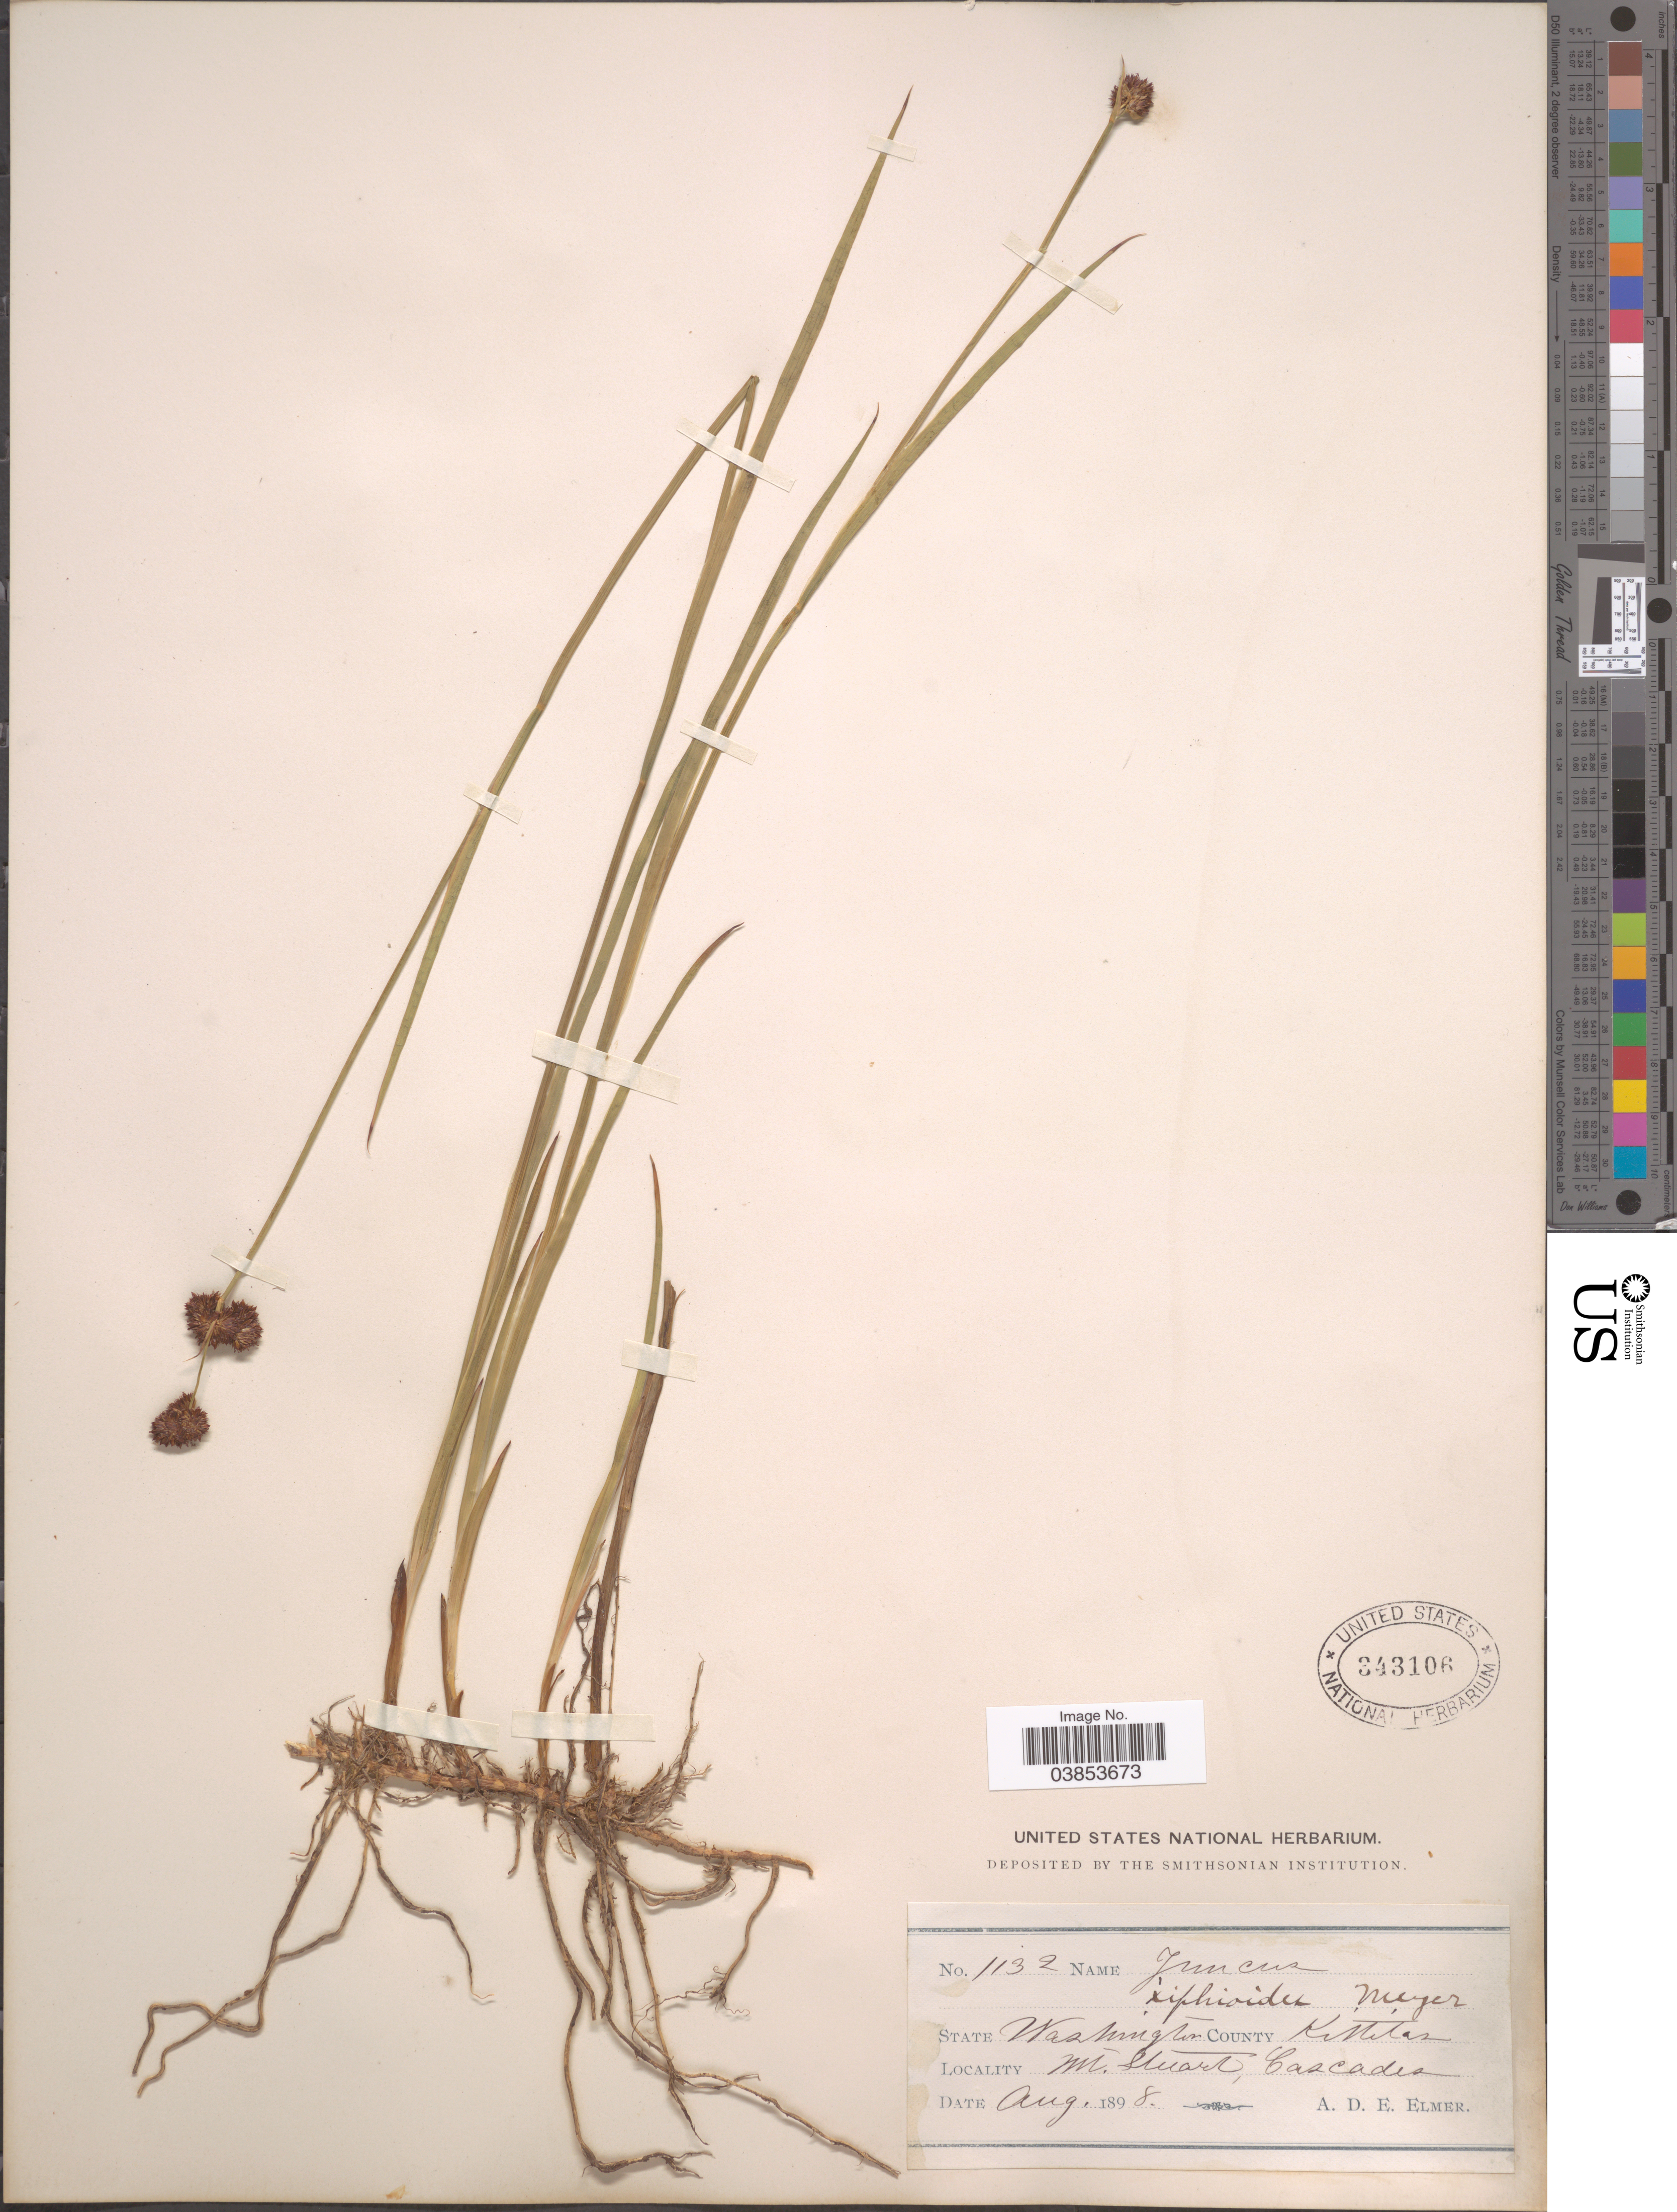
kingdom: Plantae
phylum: Tracheophyta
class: Liliopsida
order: Poales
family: Juncaceae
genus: Juncus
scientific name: Juncus ensifolius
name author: Wikstr.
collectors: A. D. E. Elmer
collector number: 1132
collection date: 1898-08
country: United States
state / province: Washington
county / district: Kittitas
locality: County Kittitas. Mt. Stuart, Cascades.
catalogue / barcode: US 343106